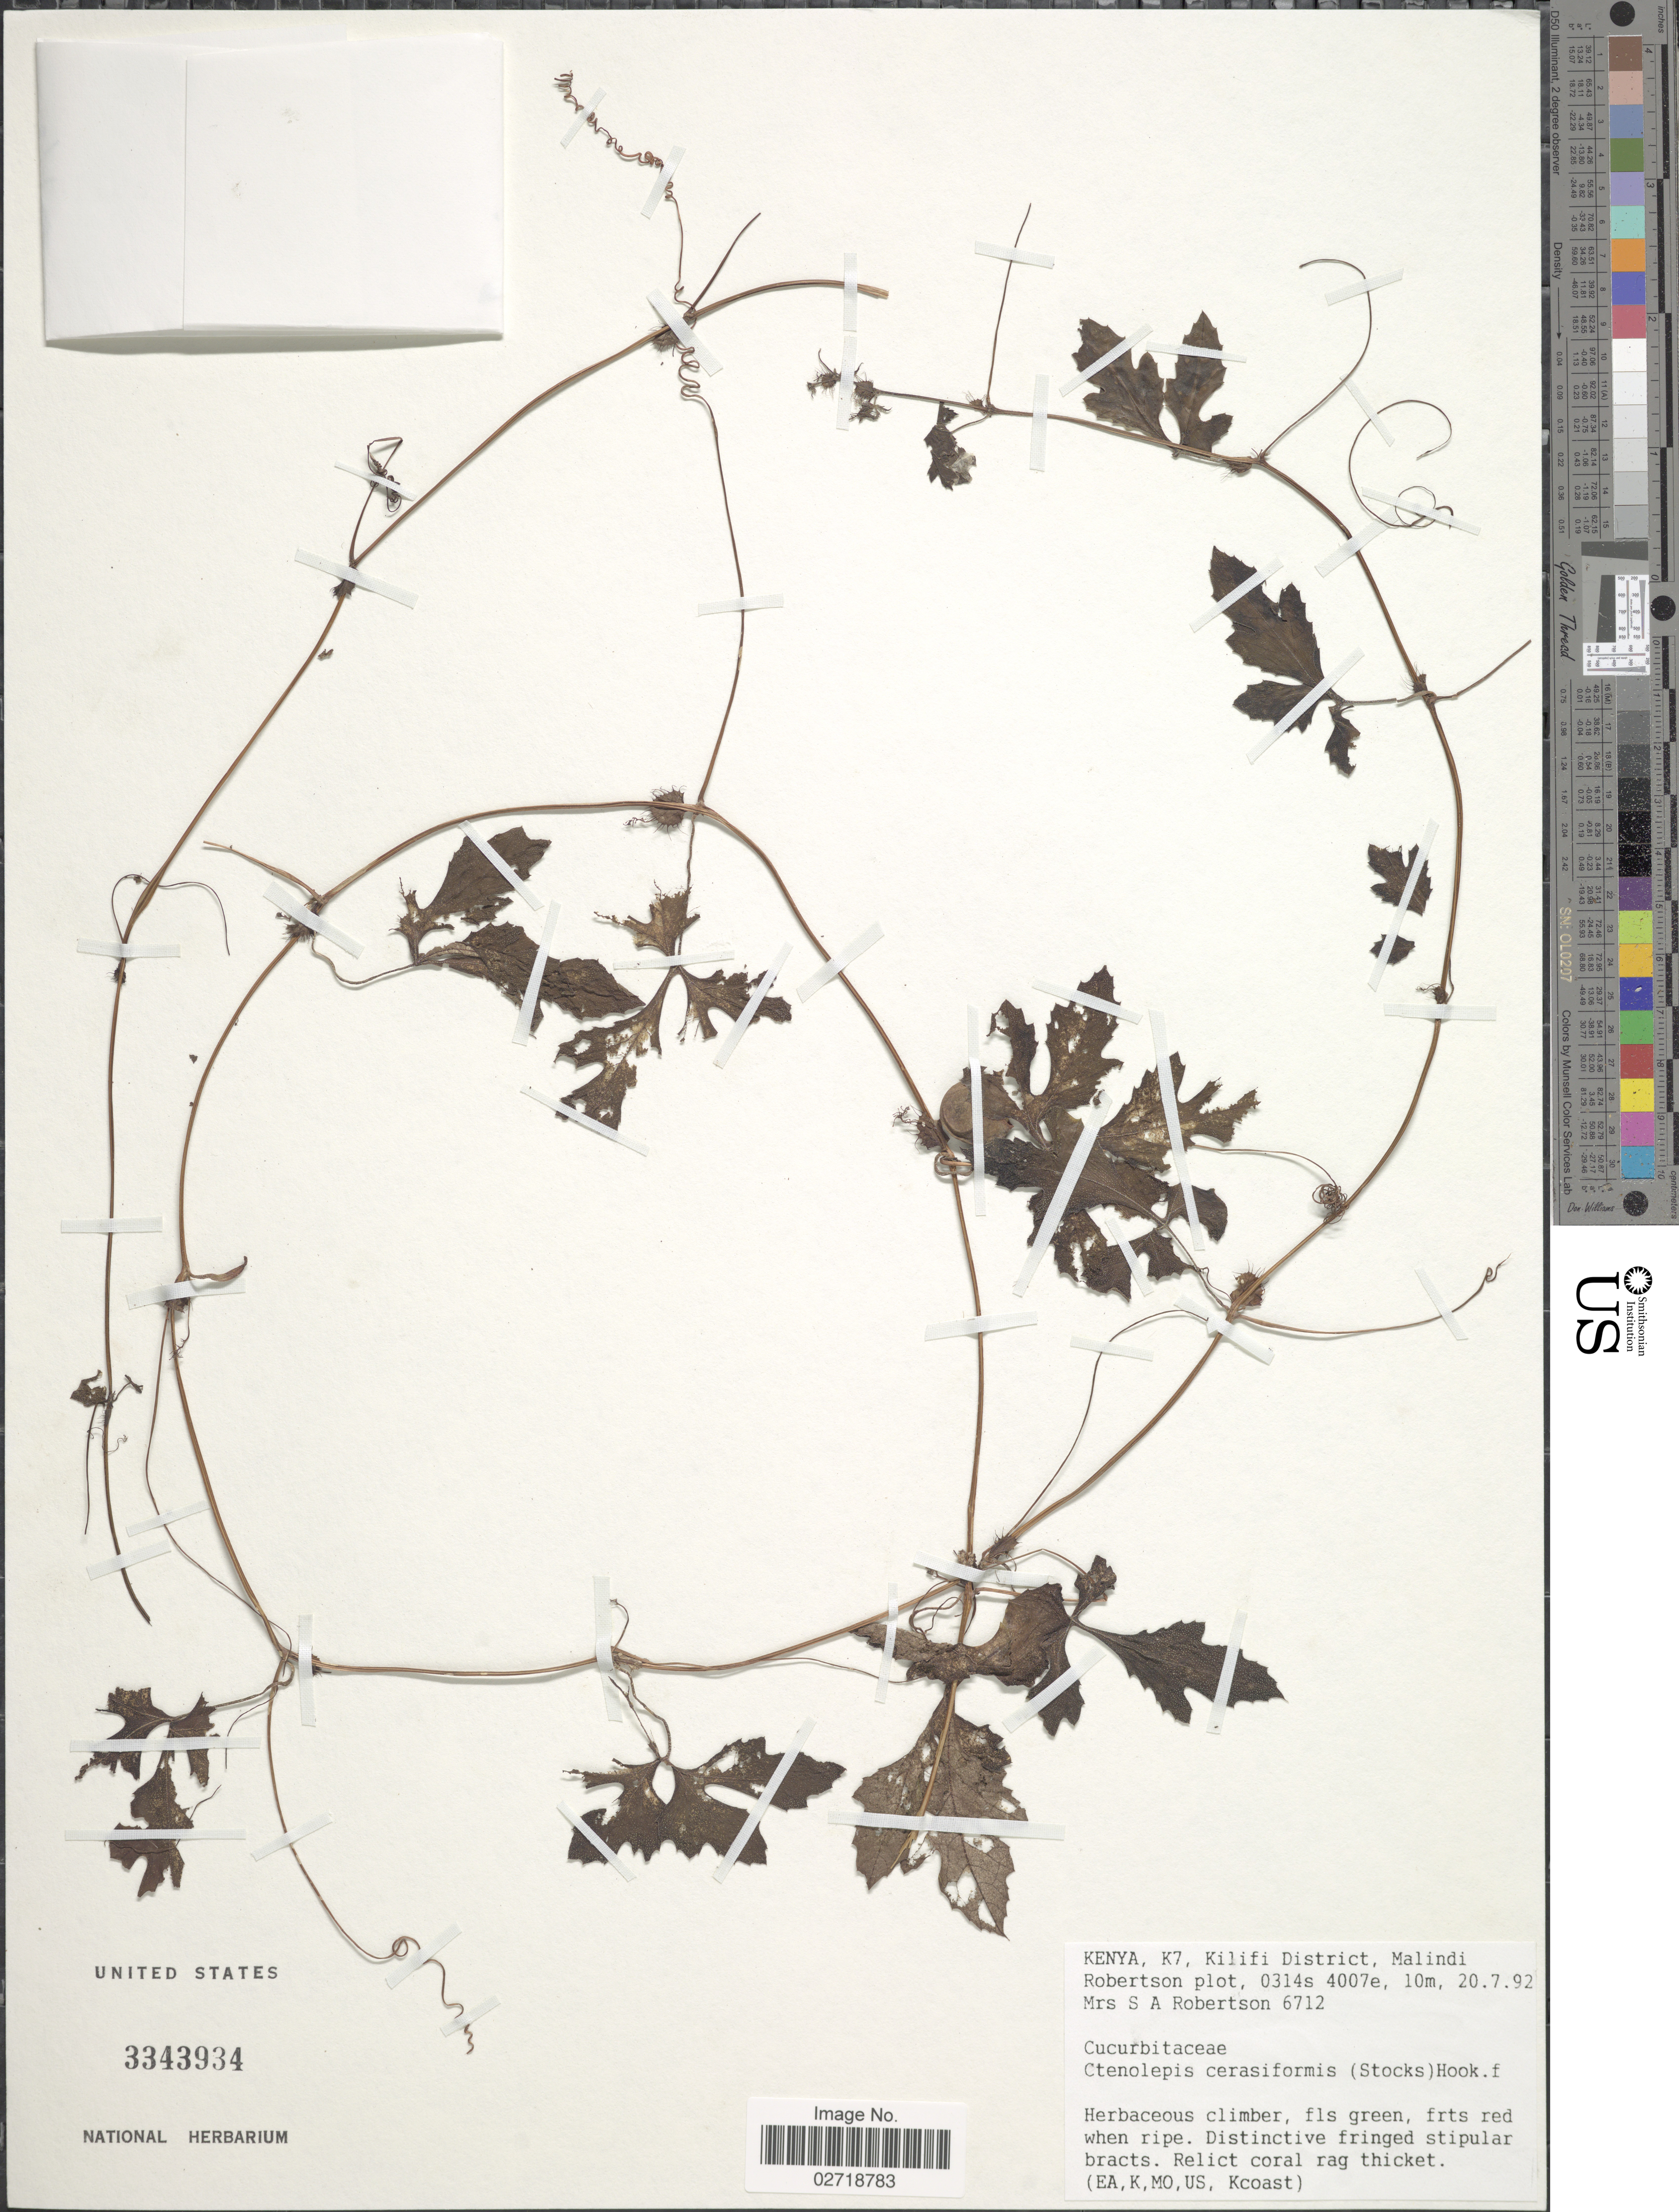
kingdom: Plantae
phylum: Tracheophyta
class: Magnoliopsida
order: Cucurbitales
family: Cucurbitaceae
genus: Blastania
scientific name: Blastania cerasiformis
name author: (Stocks) A. Meeuse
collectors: S. Robertson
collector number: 6712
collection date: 1992-07-20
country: Kenya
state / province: Kilifi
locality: K7, Malindi, Robertson plot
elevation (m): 10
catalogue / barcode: US 3343934